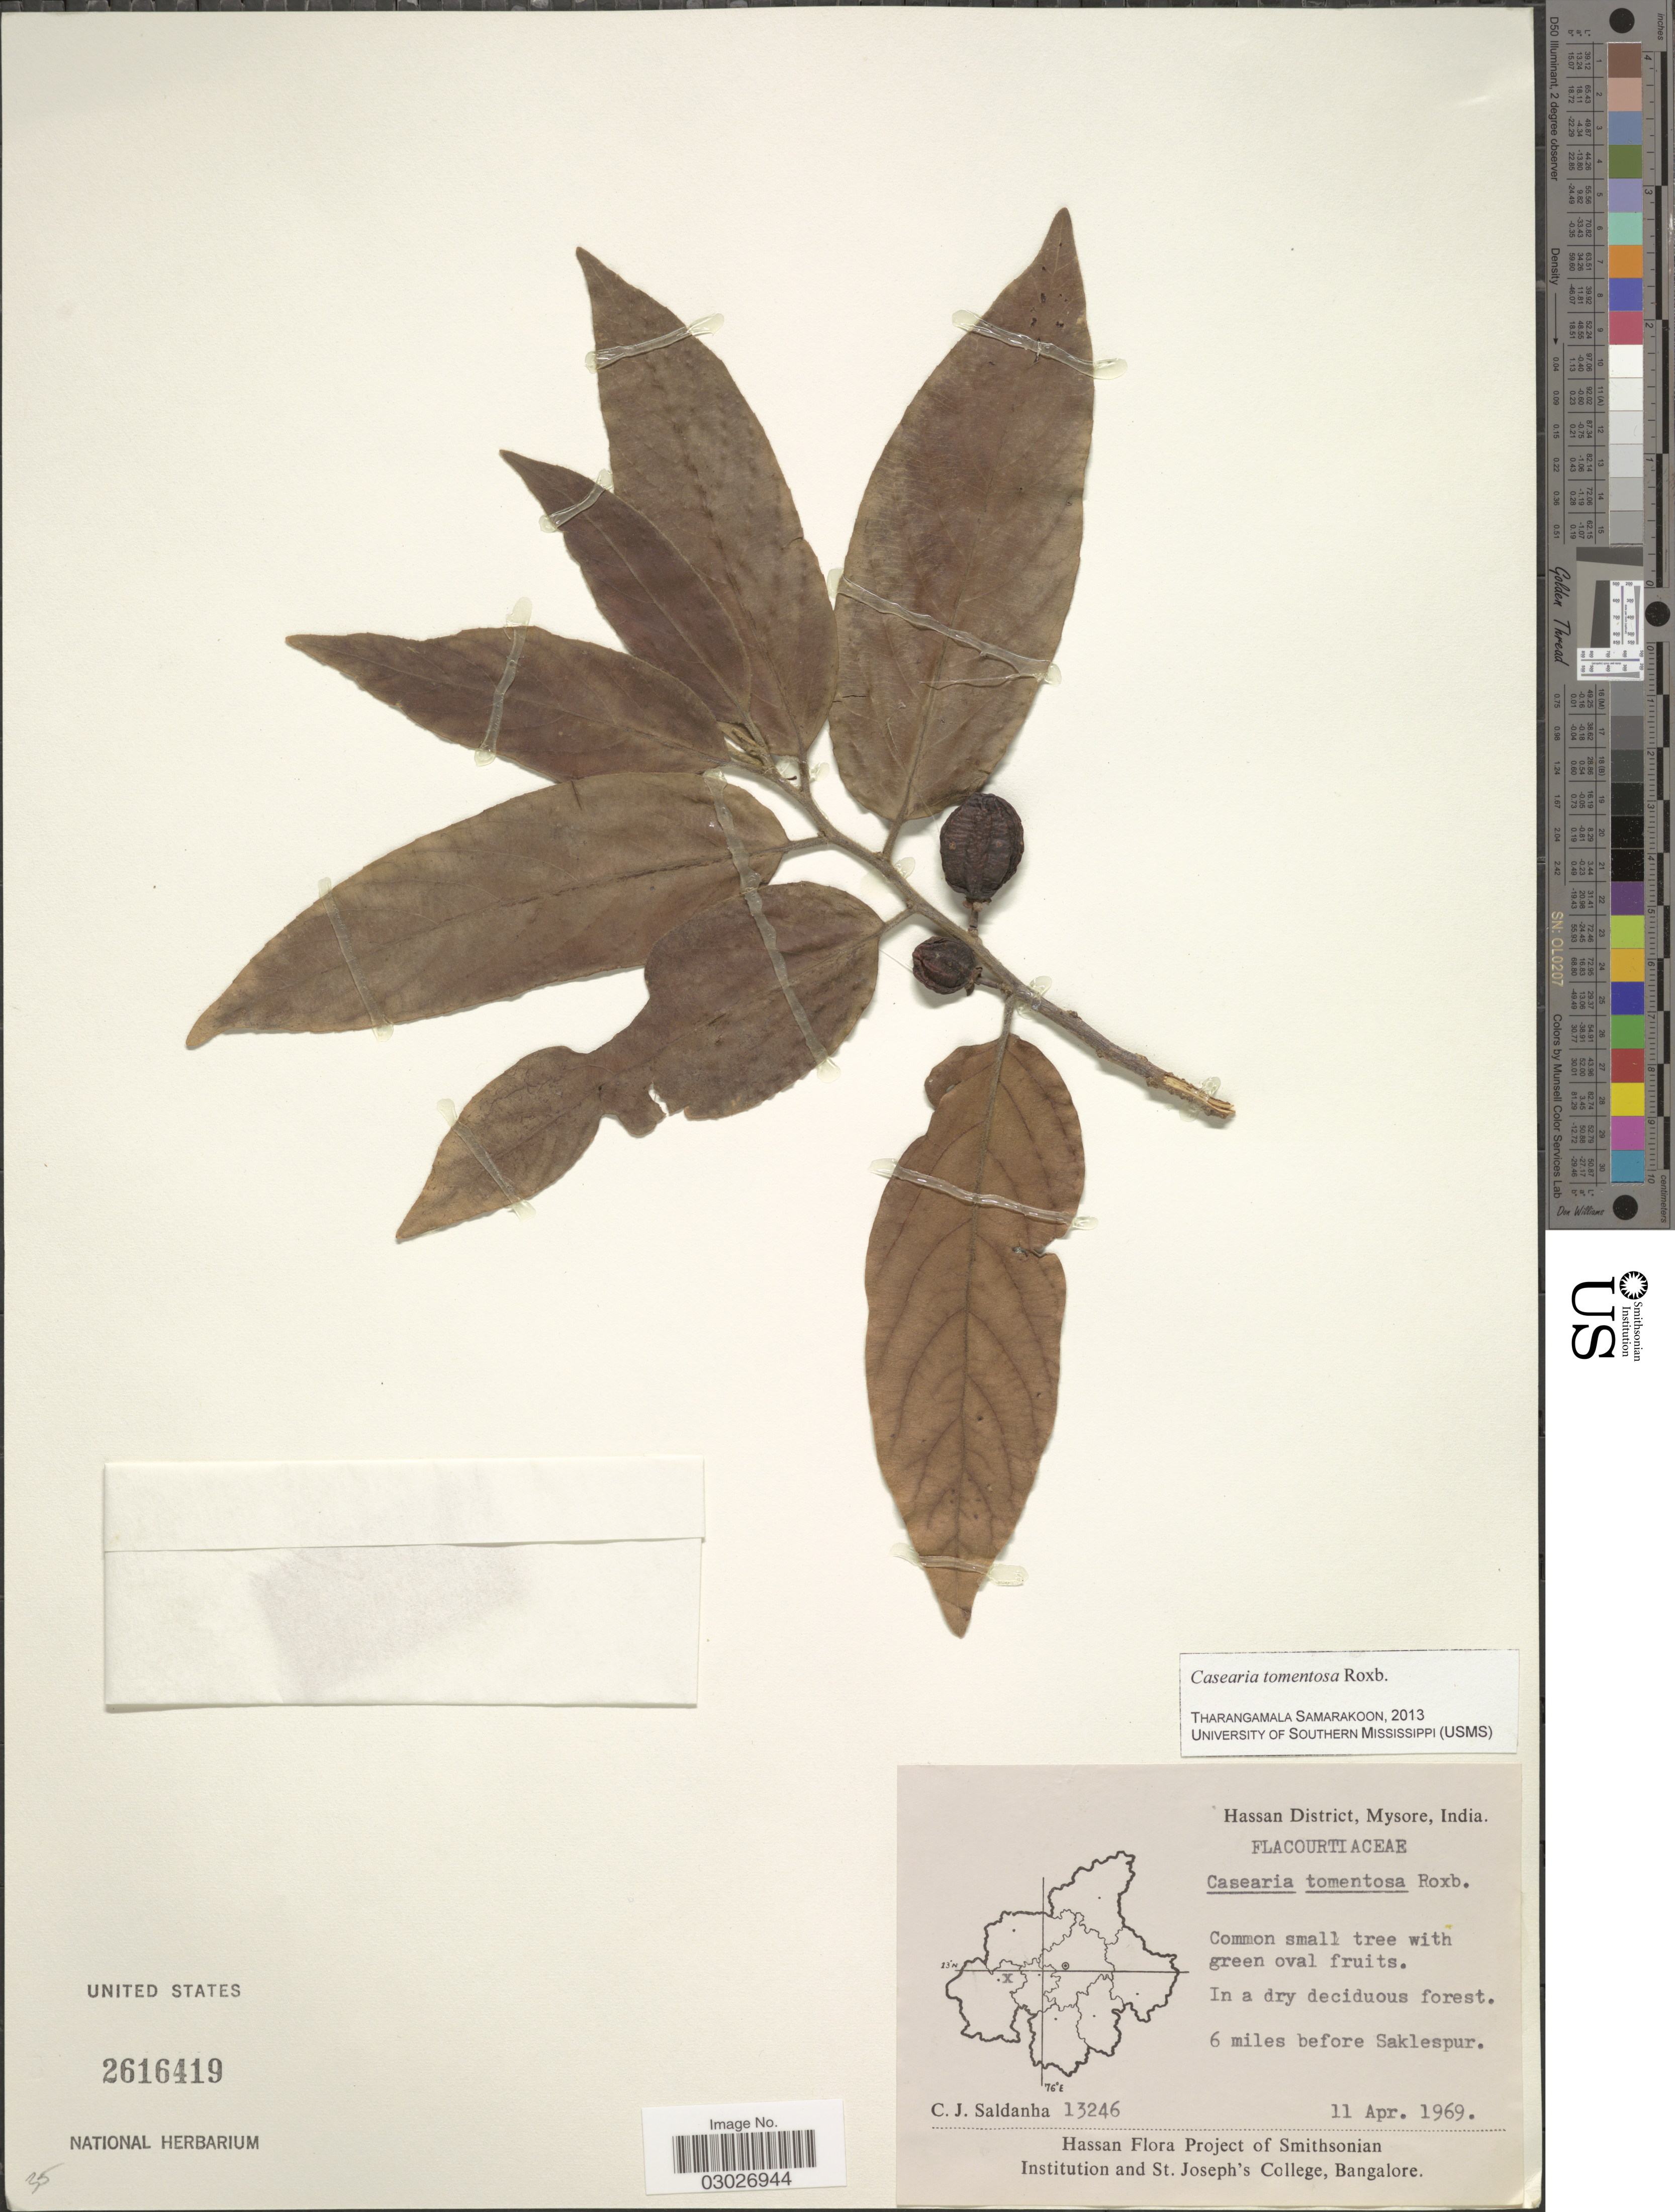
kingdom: Plantae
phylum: Tracheophyta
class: Magnoliopsida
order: Malpighiales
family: Salicaceae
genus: Casearia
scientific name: Casearia tomentosa var. tomentosa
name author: Roxb.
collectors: C. J. Saldanha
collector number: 13246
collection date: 1969-04-11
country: India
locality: Hassan District, Mysore. 6 miles before Saklespur.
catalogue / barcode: US 2616419